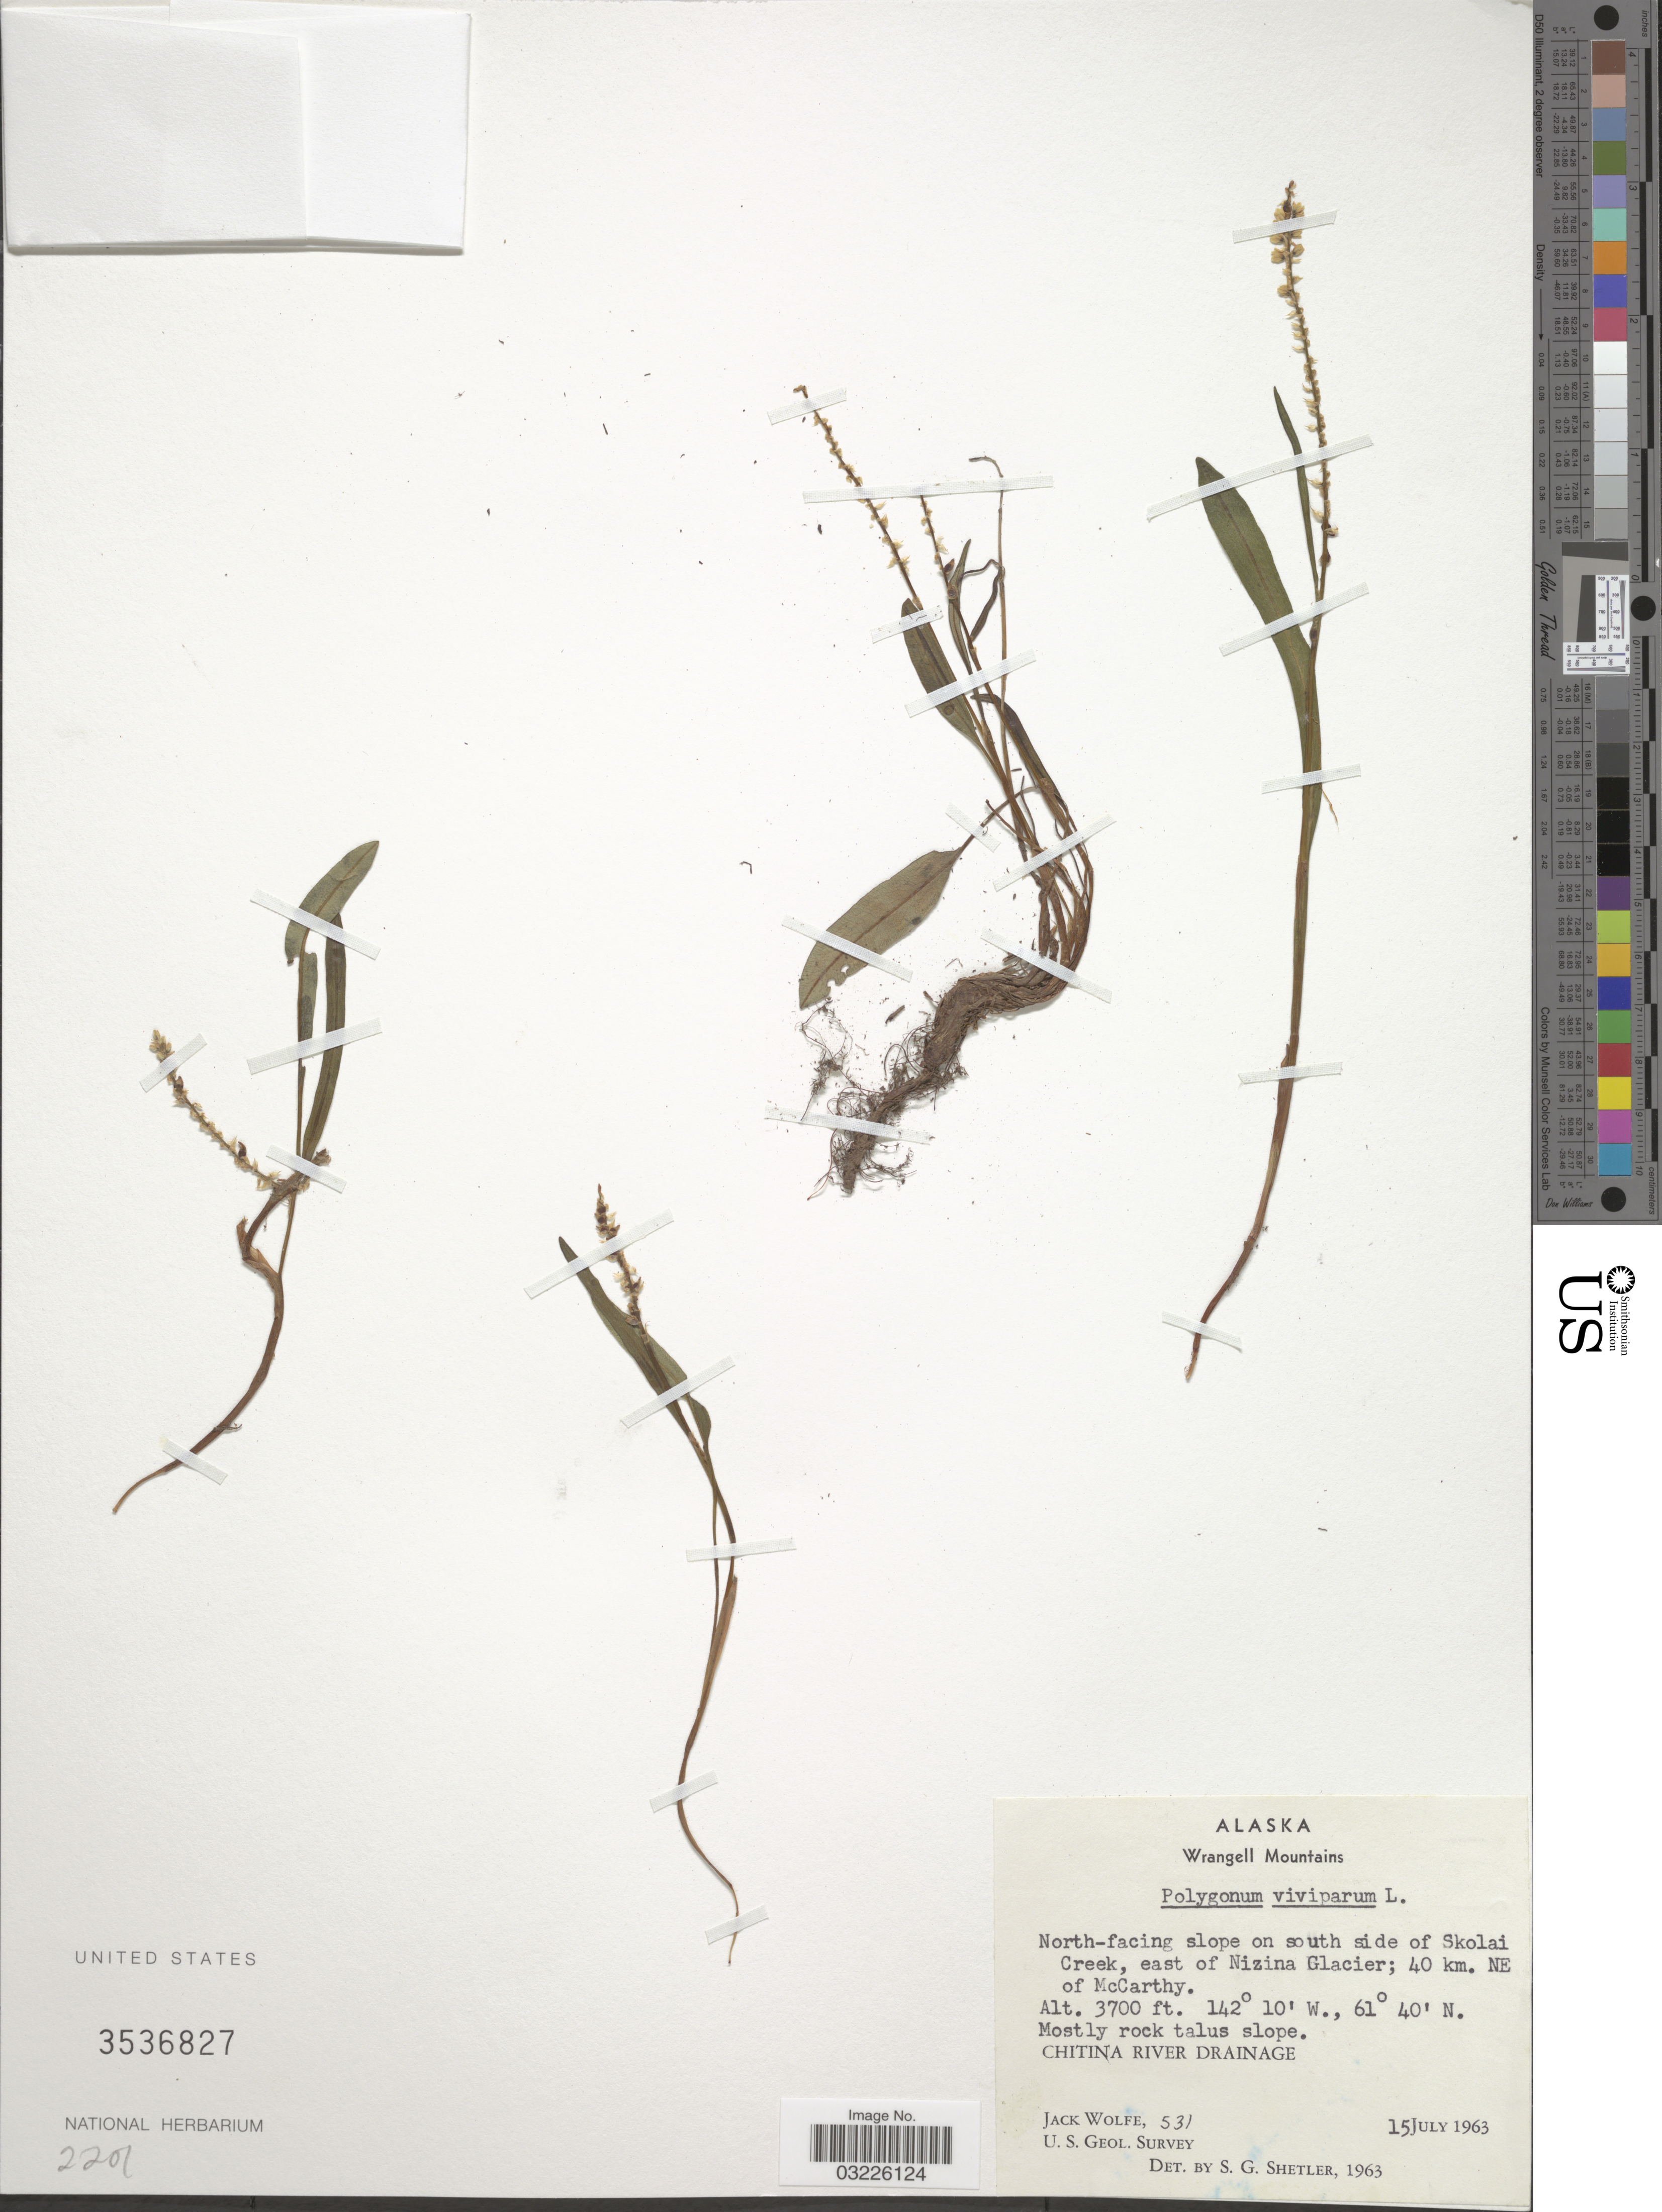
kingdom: Plantae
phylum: Tracheophyta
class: Magnoliopsida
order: Caryophyllales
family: Polygonaceae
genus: Bistorta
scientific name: Bistorta vivipara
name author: (L.) Delarbre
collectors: J. Wolfe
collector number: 531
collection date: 1963-07-15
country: United States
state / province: Alaska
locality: Wrangell Mountains. North-facing slope on south side of Skolai Creek, east of Nizina Glacier; 40 km. NE of McCarthy. Chitina River Drainage.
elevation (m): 1128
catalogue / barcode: US 3536827